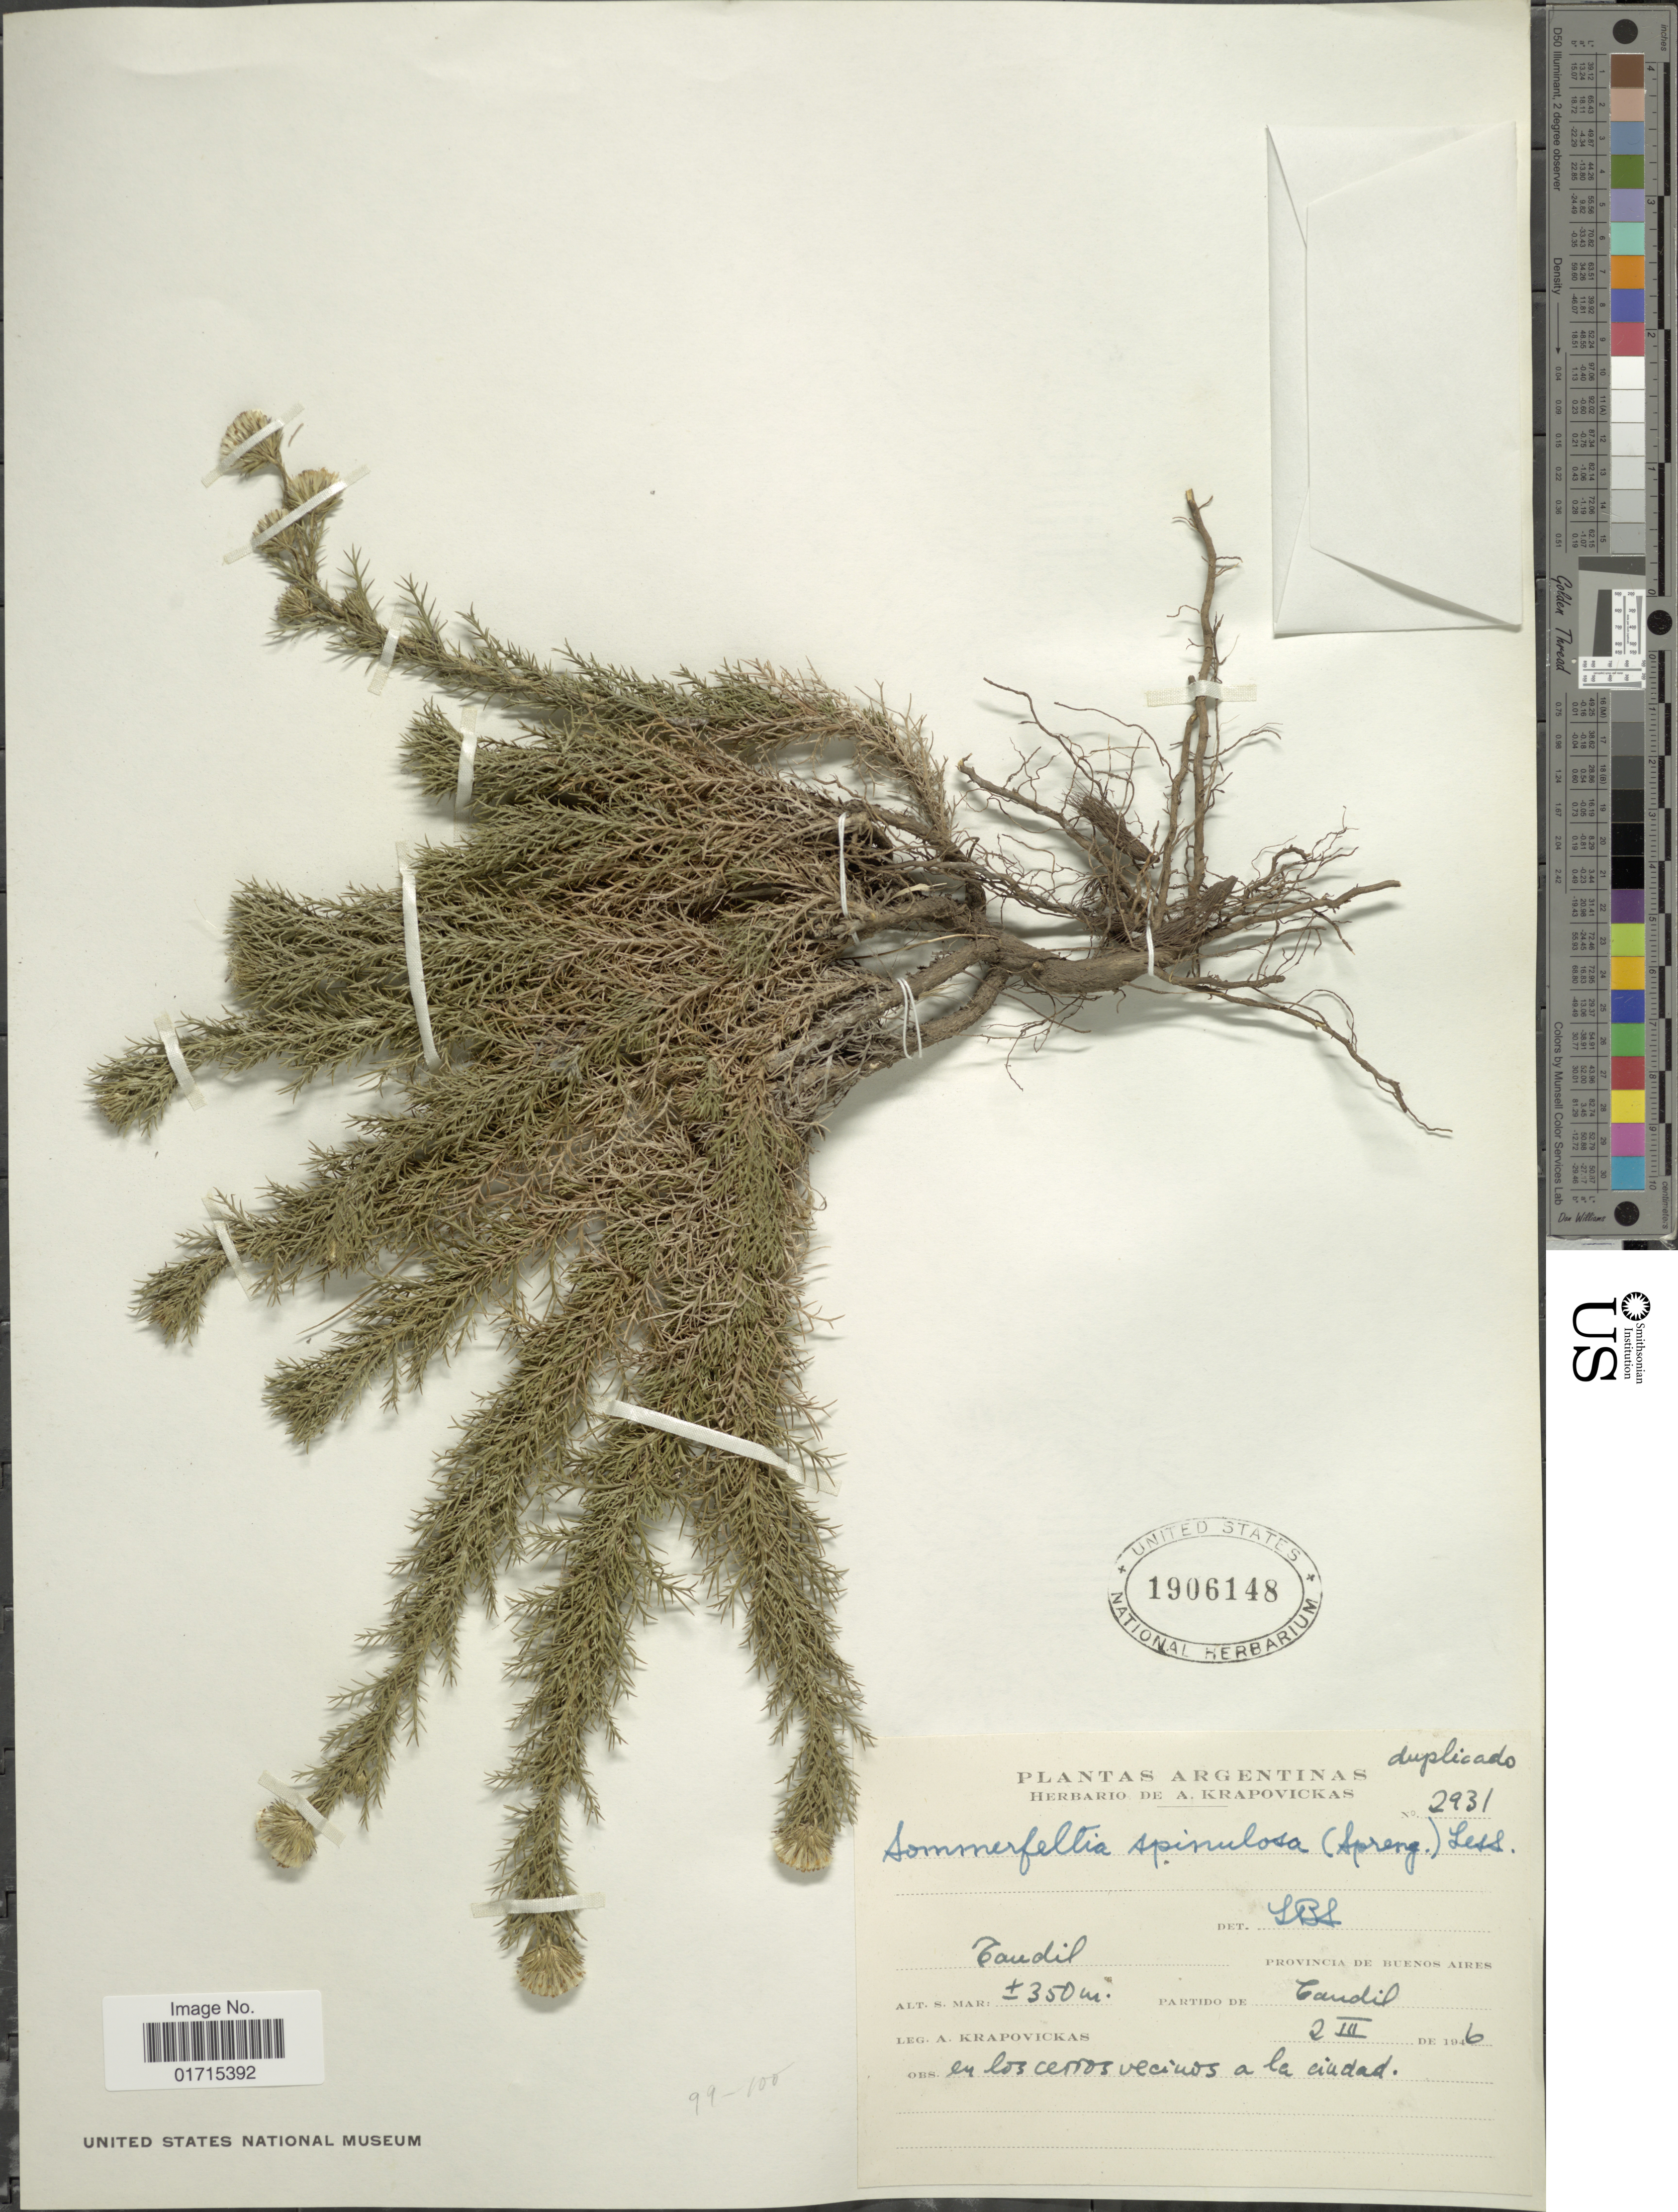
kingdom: Plantae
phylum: Tracheophyta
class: Magnoliopsida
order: Asterales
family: Asteraceae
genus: Sommerfeltia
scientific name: Sommerfeltia spinulosa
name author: (Spreng.) Less.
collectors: A. Krapovickas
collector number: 2931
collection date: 1946-03-02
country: Argentina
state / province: Buenos Aires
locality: Caudil. provincia de Buenos Aires.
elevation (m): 350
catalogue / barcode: US 1906148